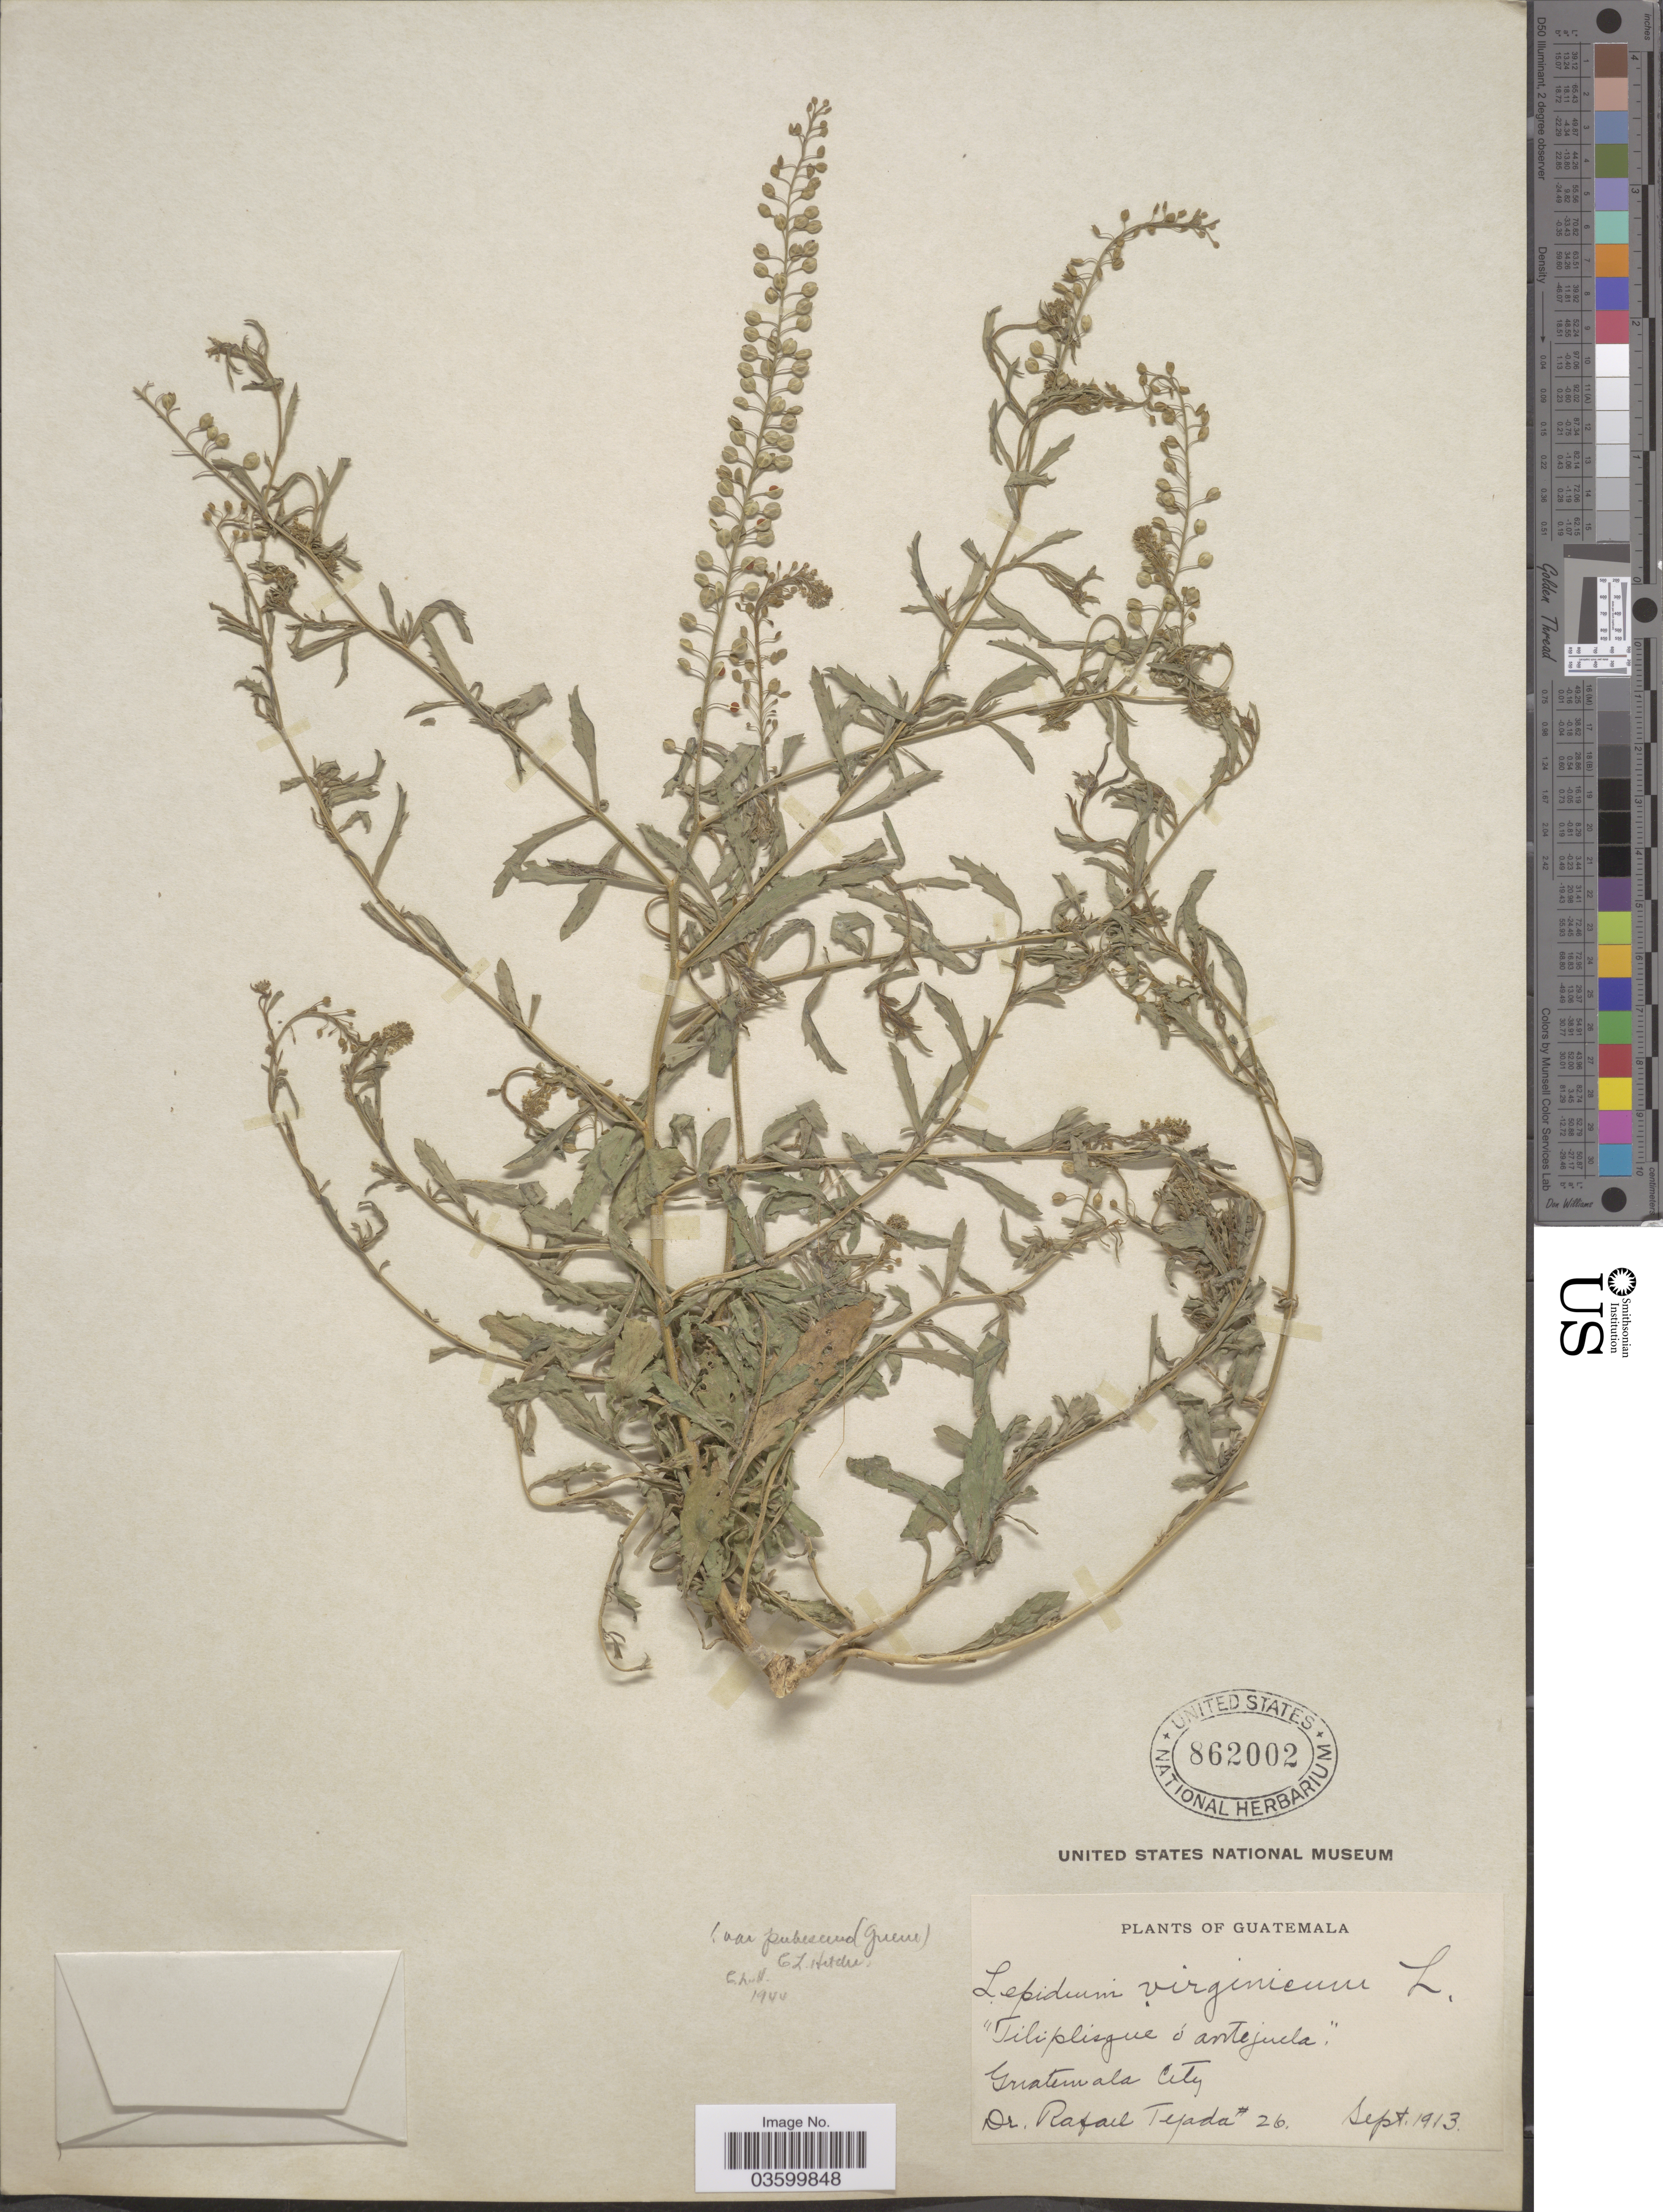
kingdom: Plantae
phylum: Tracheophyta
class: Magnoliopsida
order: Brassicales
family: Brassicaceae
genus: Lepidium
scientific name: Lepidium virginicum var. pubescens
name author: (Greene) C.L. Hitchc.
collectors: R. Tejada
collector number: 26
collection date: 1913-09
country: Guatemala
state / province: Guatemala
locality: Guatemala City.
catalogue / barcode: US 862002